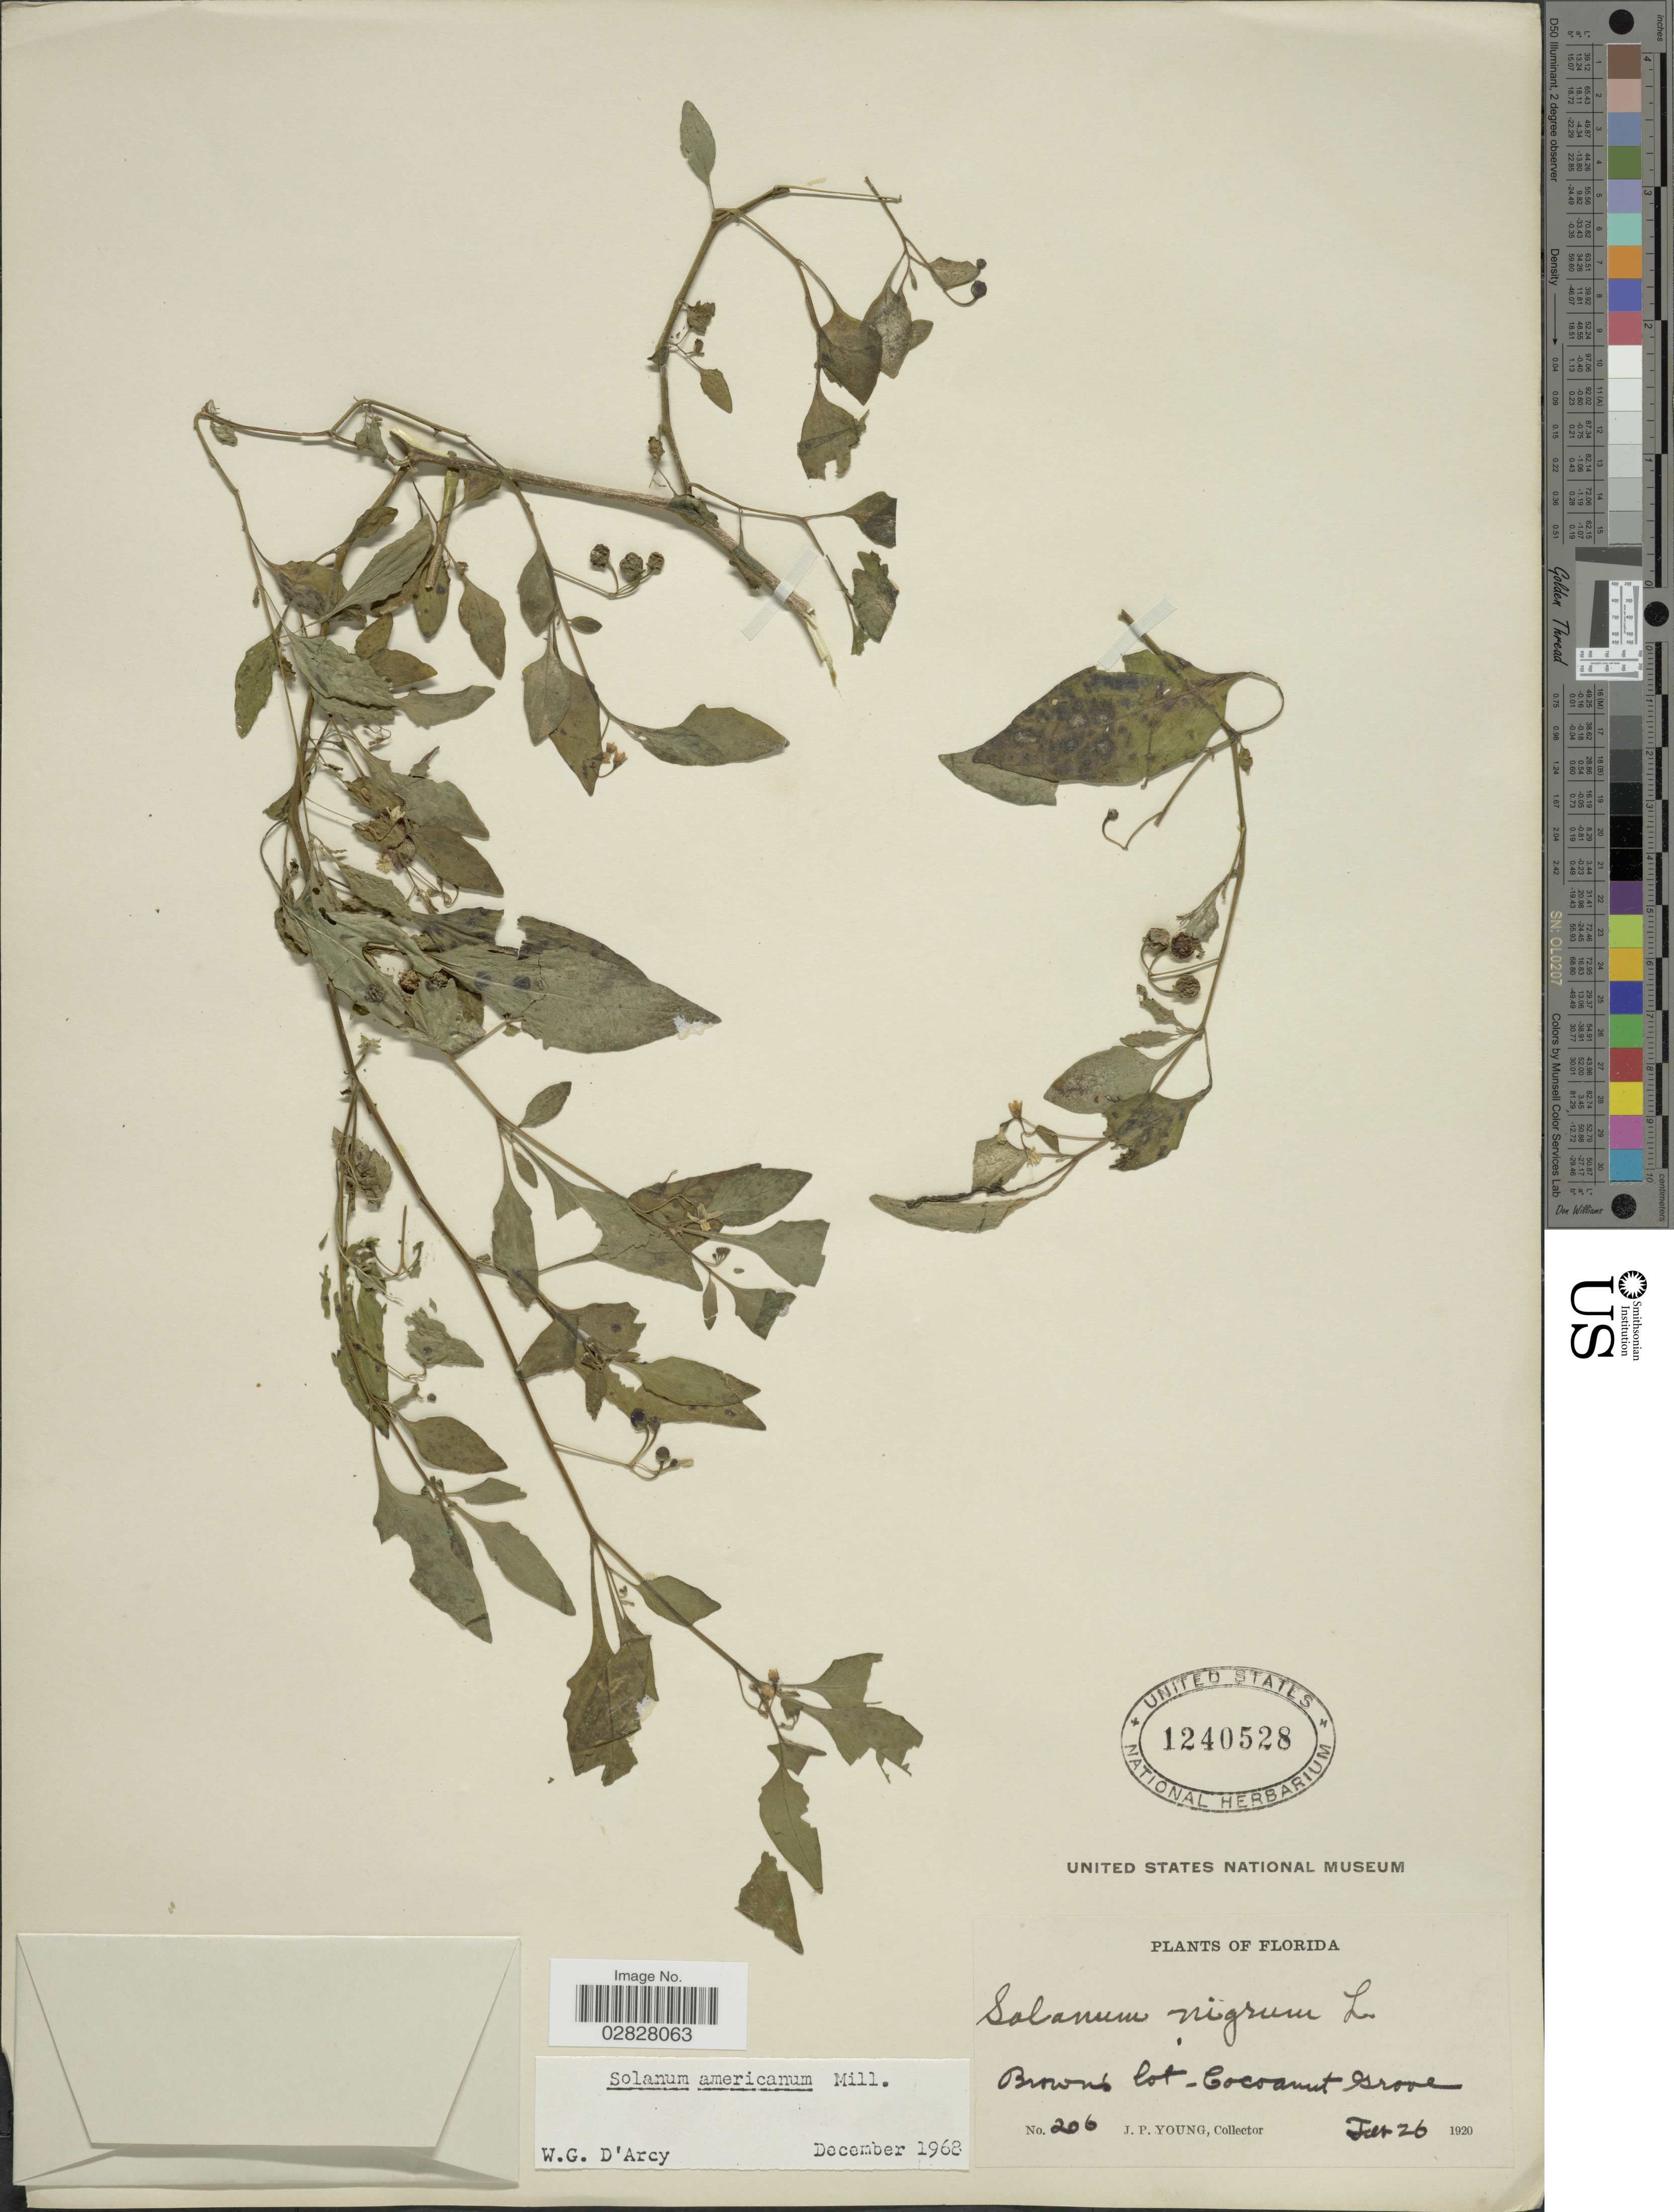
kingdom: Plantae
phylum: Tracheophyta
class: Magnoliopsida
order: Solanales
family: Solanaceae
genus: Solanum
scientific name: Solanum americanum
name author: Mill.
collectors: J. P. Young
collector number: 206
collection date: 1920-02-26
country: United States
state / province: Florida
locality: Brown lot-Cocoanut Grove.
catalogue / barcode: US 1240528